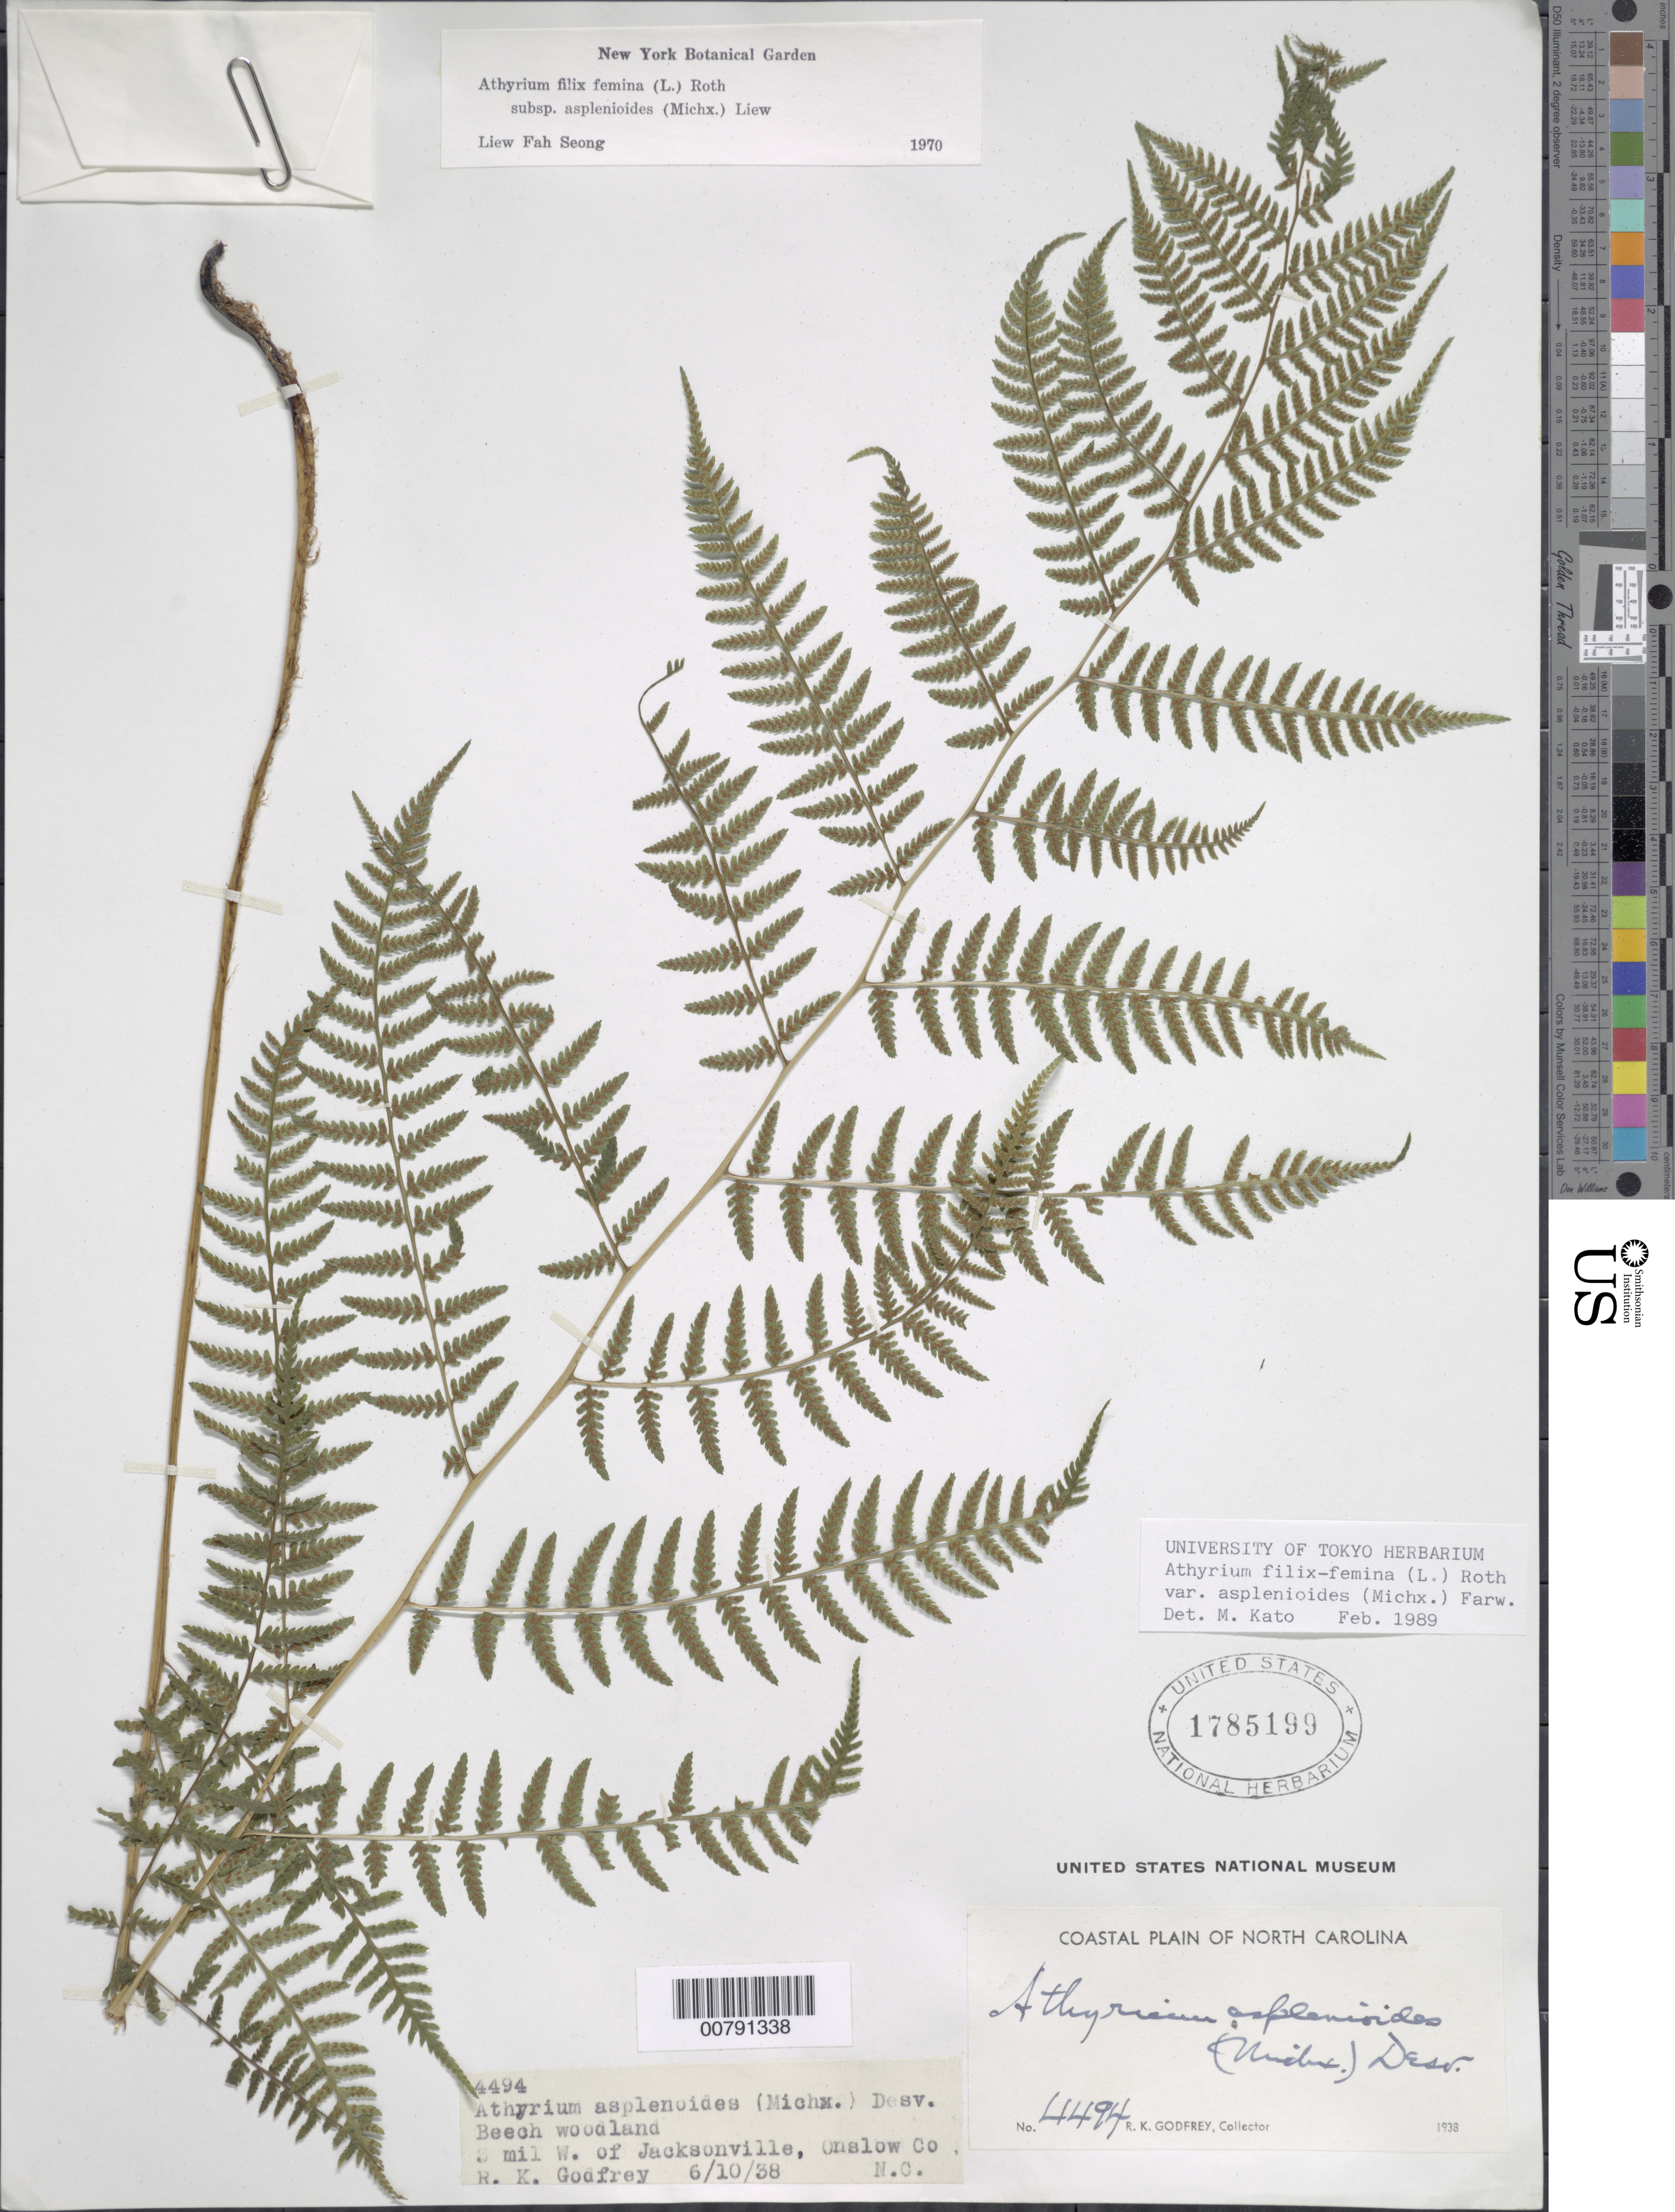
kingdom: Plantae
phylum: Tracheophyta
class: Polypodiopsida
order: Polypodiales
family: Athyriaceae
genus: Athyrium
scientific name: Athyrium filix-femina subsp. asplenioides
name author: (Michx.) Hultén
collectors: R. K. Godfrey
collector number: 4494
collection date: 1938-06-10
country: United States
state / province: North Carolina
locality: Coastal Plain, 3 mil W. of Jacksonville, Onslow Co.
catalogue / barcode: US 1785199